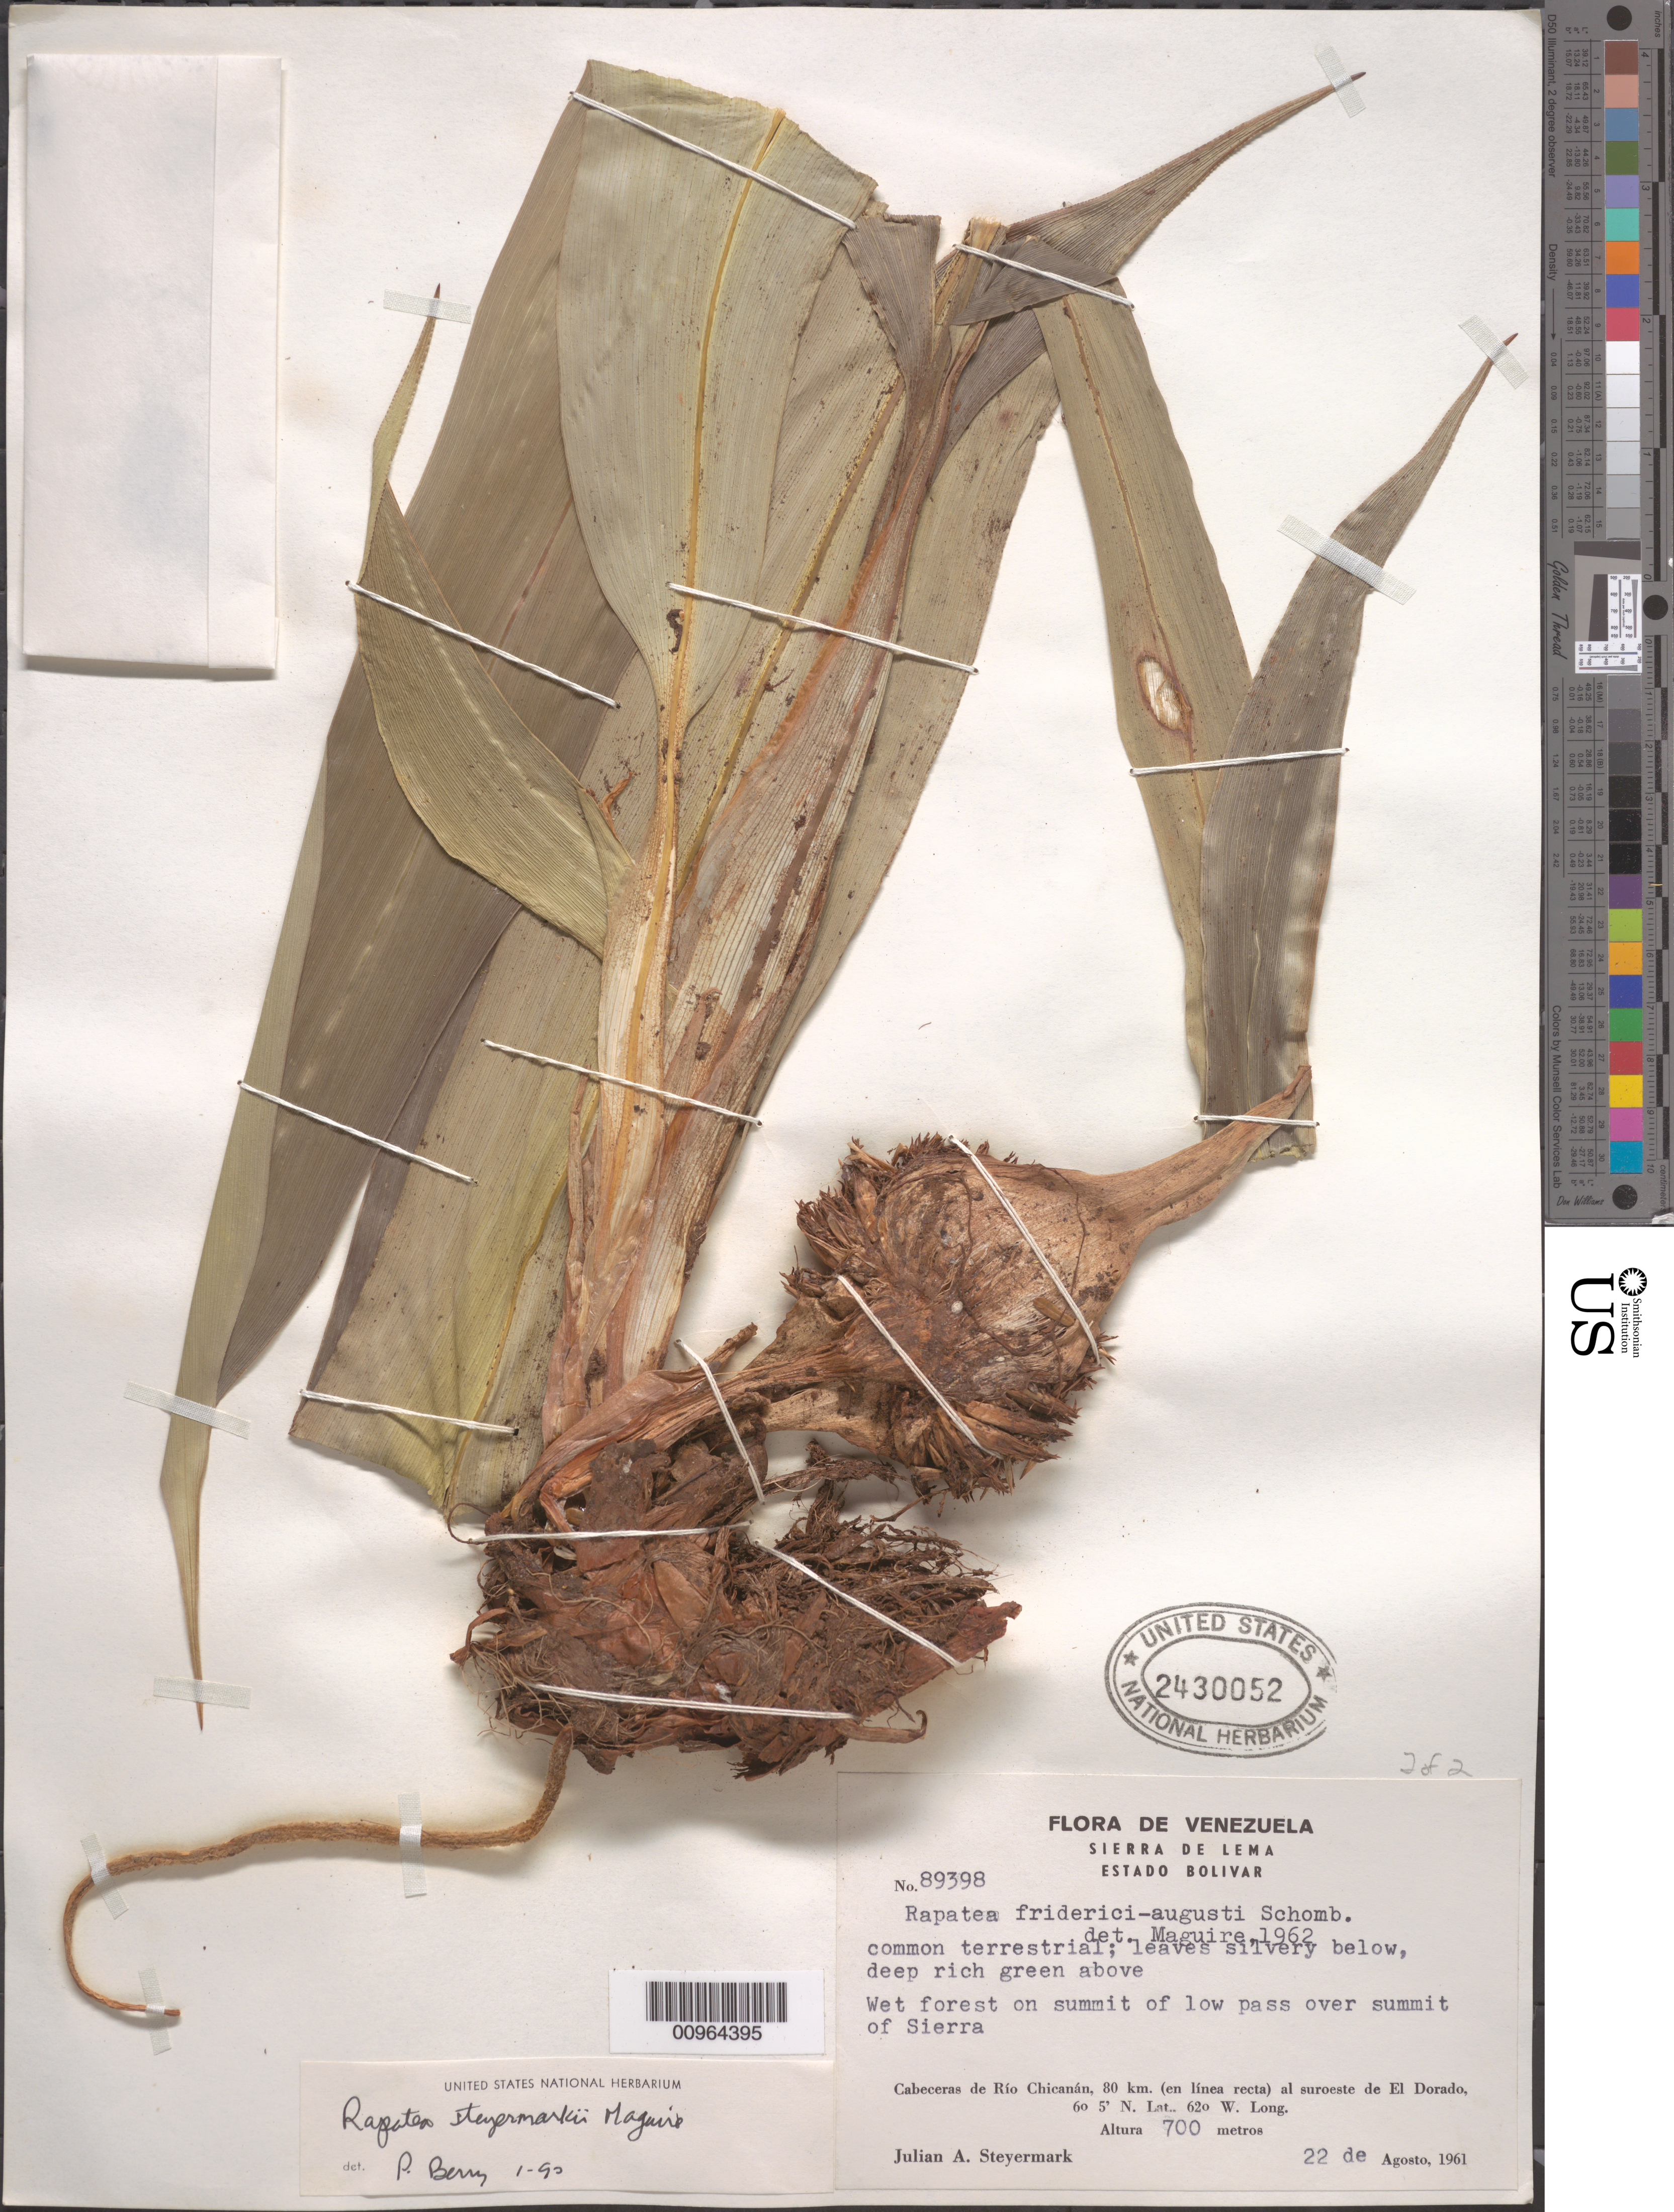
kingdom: Plantae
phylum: Tracheophyta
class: Liliopsida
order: Poales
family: Rapateaceae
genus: Rapatea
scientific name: Rapatea steyermarkii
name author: Maguire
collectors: J. Steyermark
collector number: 89398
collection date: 1961-08-22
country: Venezuela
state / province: Bolivar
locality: Sierra de Lema. Wet forest on summit of low pass over summit of Sierra. Cabeceras de Río Chicanán, 80 km. (en línea recta) al suroeste de El Dorado.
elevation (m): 700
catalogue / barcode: US 2430052